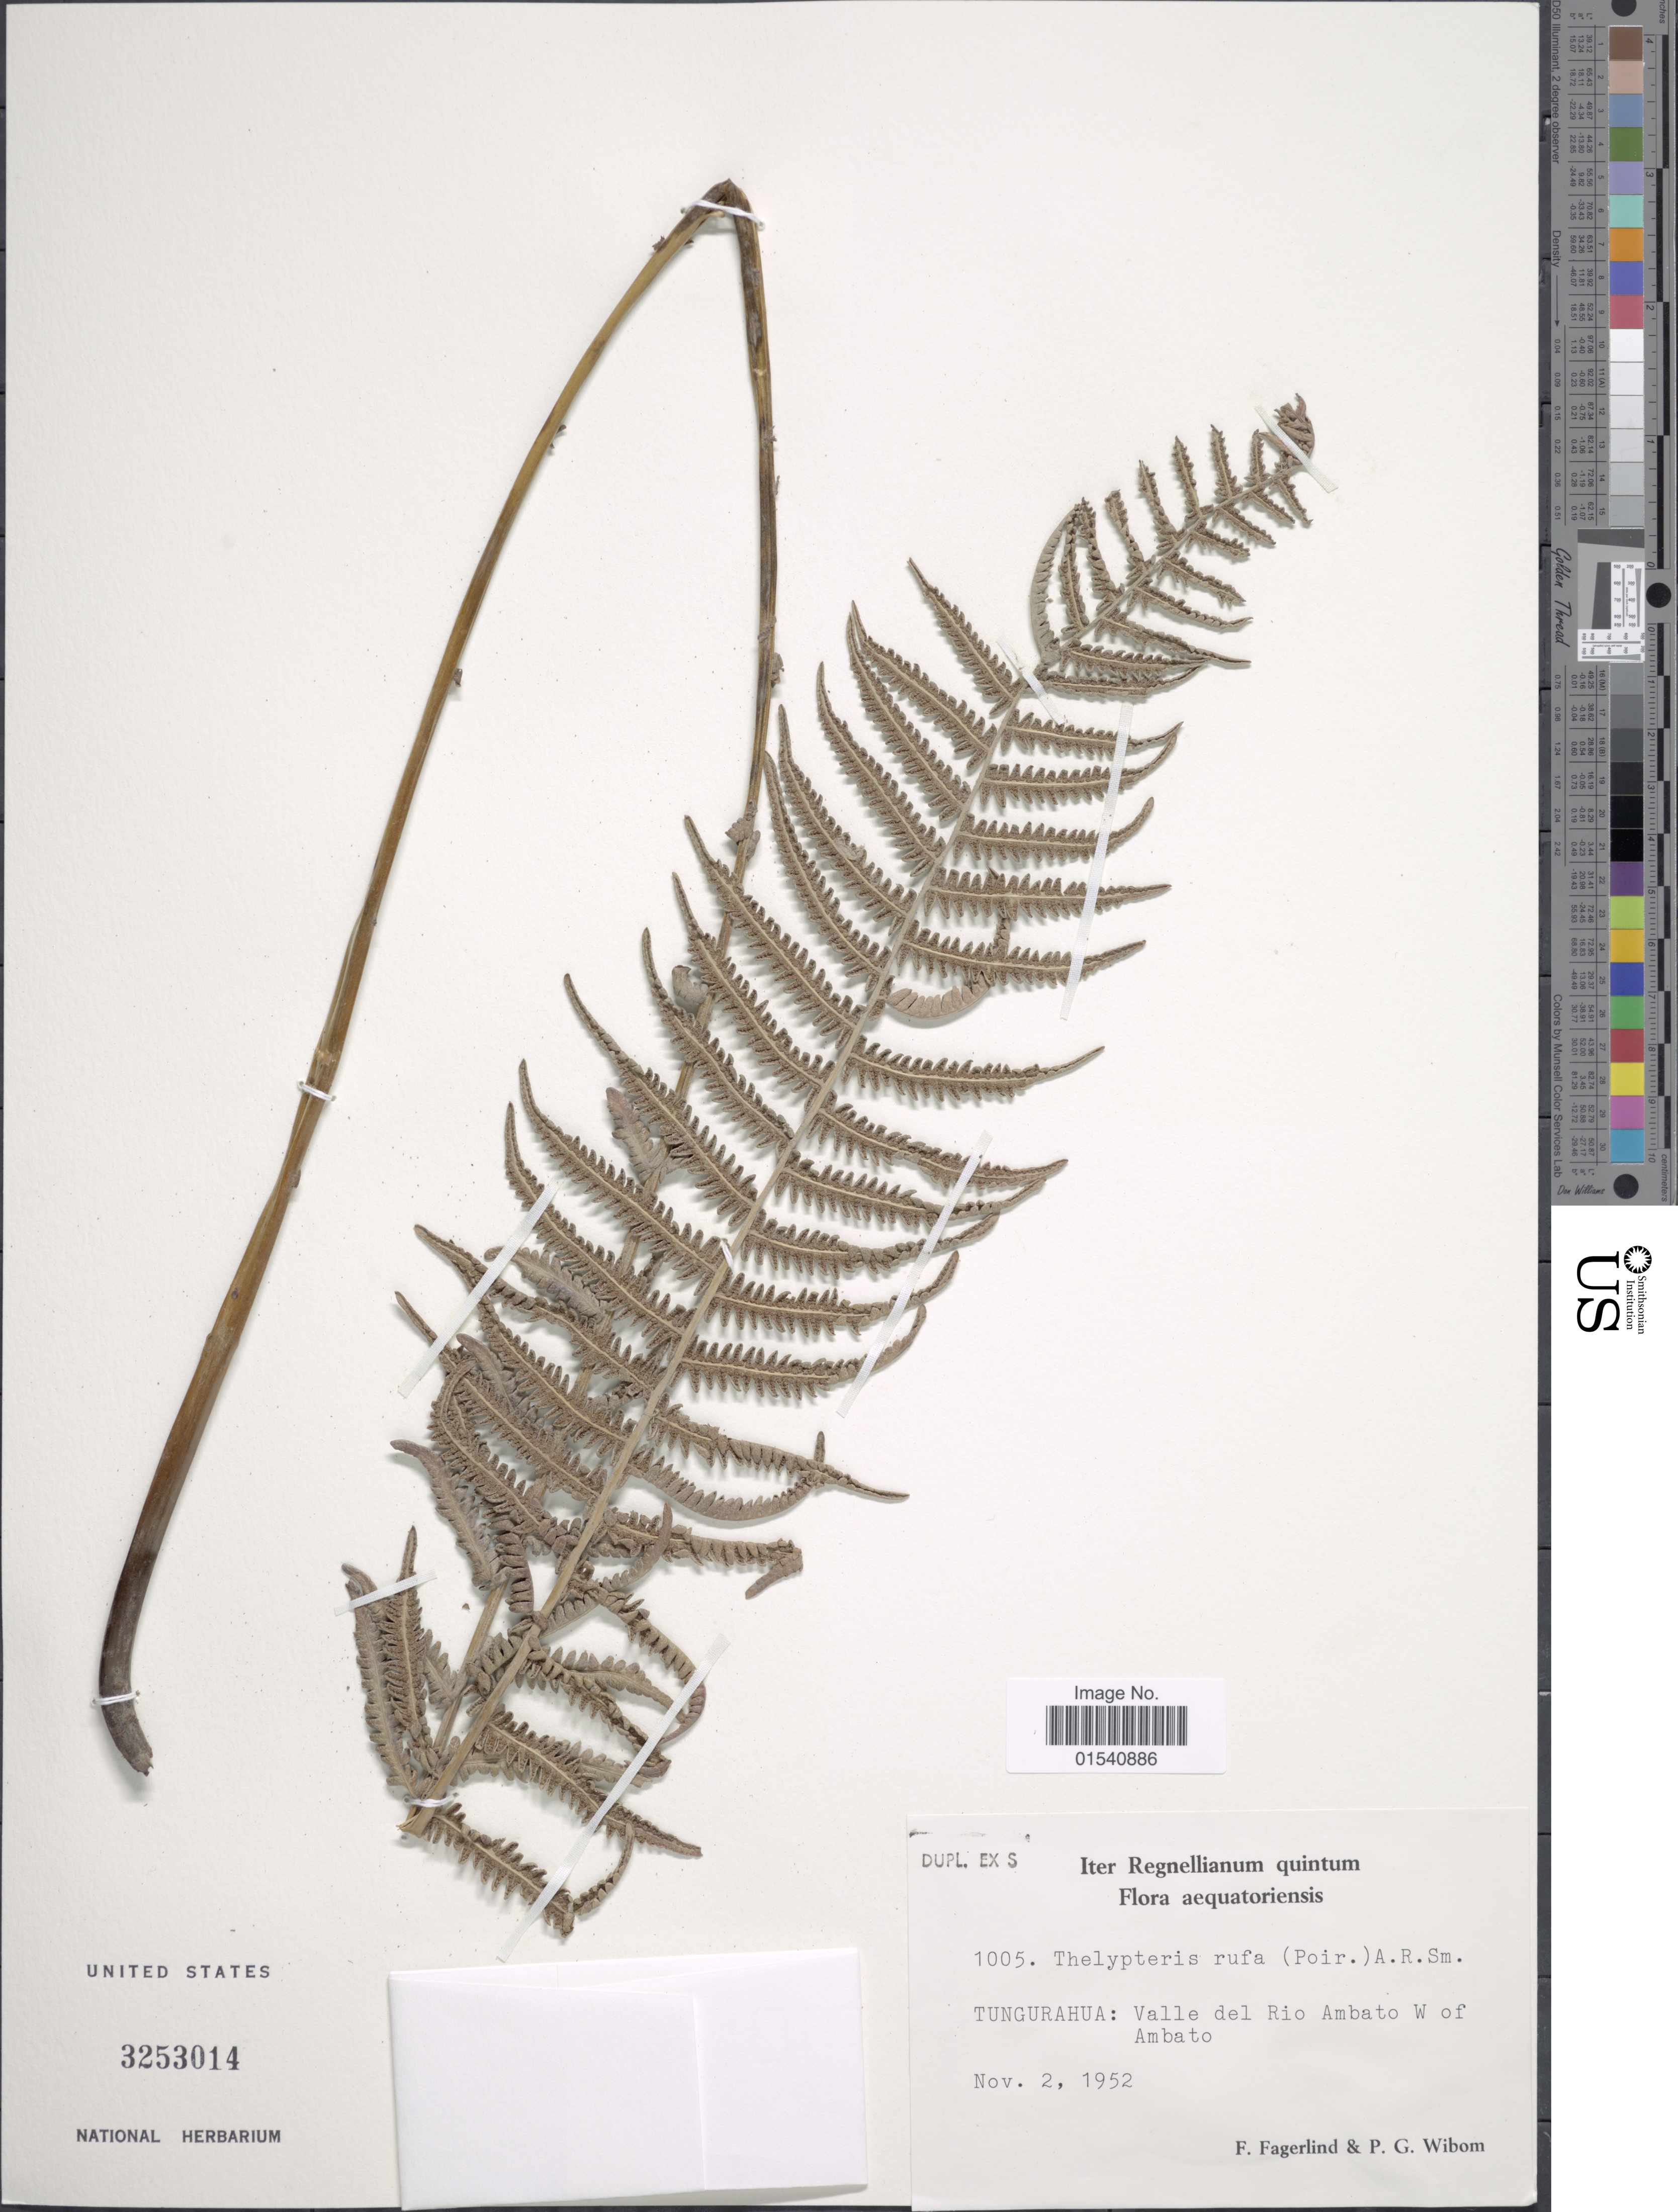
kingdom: Plantae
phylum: Tracheophyta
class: Polypodiopsida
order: Polypodiales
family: Thelypteridaceae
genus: Amauropelta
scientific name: Amauropelta rufa (Poir.) comb. nov., ined 2015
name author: (Poir.)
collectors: F. Fagerlind & P. Wibom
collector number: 1005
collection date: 1952-11-02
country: Ecuador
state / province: Tungurahua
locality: Valle del Rio Ambato W of Ambato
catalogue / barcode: US 3253014